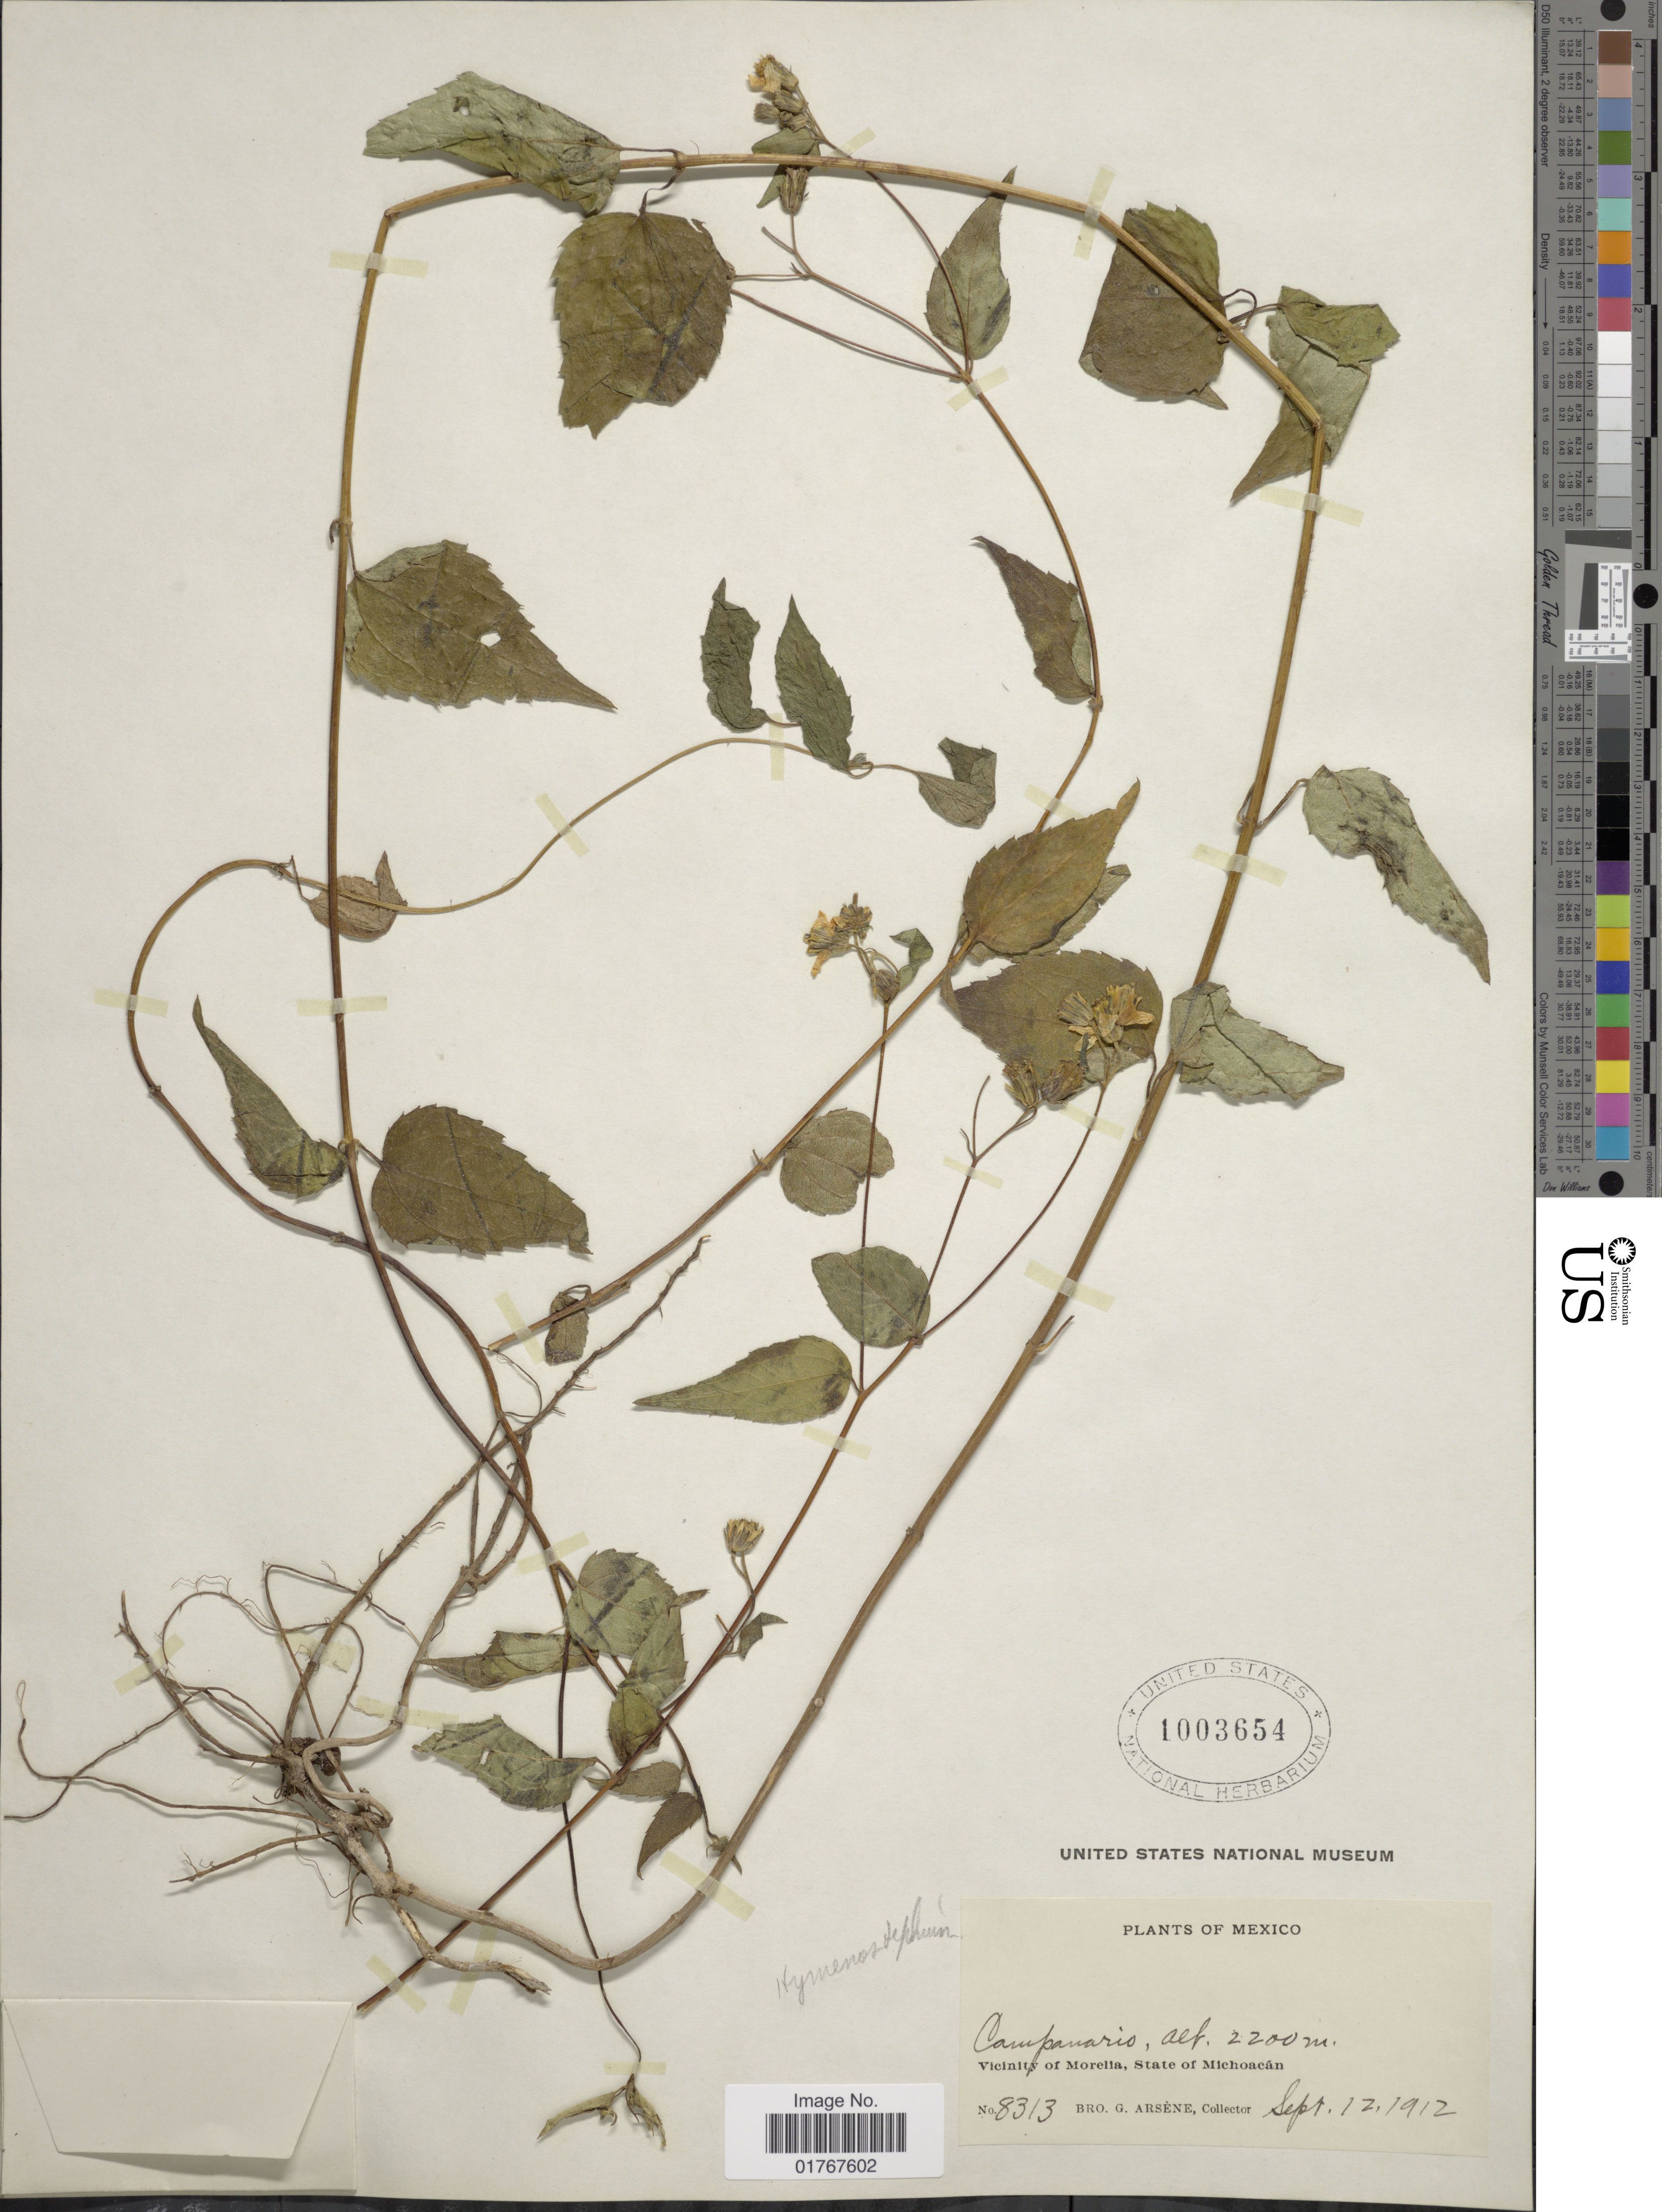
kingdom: Plantae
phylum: Tracheophyta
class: Magnoliopsida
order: Asterales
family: Asteraceae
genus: Viguiera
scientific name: Viguiera cordata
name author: (Hook. & Arn.) D'Arcy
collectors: Bro. G. Arsène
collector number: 8313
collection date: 1912-09-12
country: Mexico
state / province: Michoacán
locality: Campanario, Vicinity of Morelia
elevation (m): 2200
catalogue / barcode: US 1003654